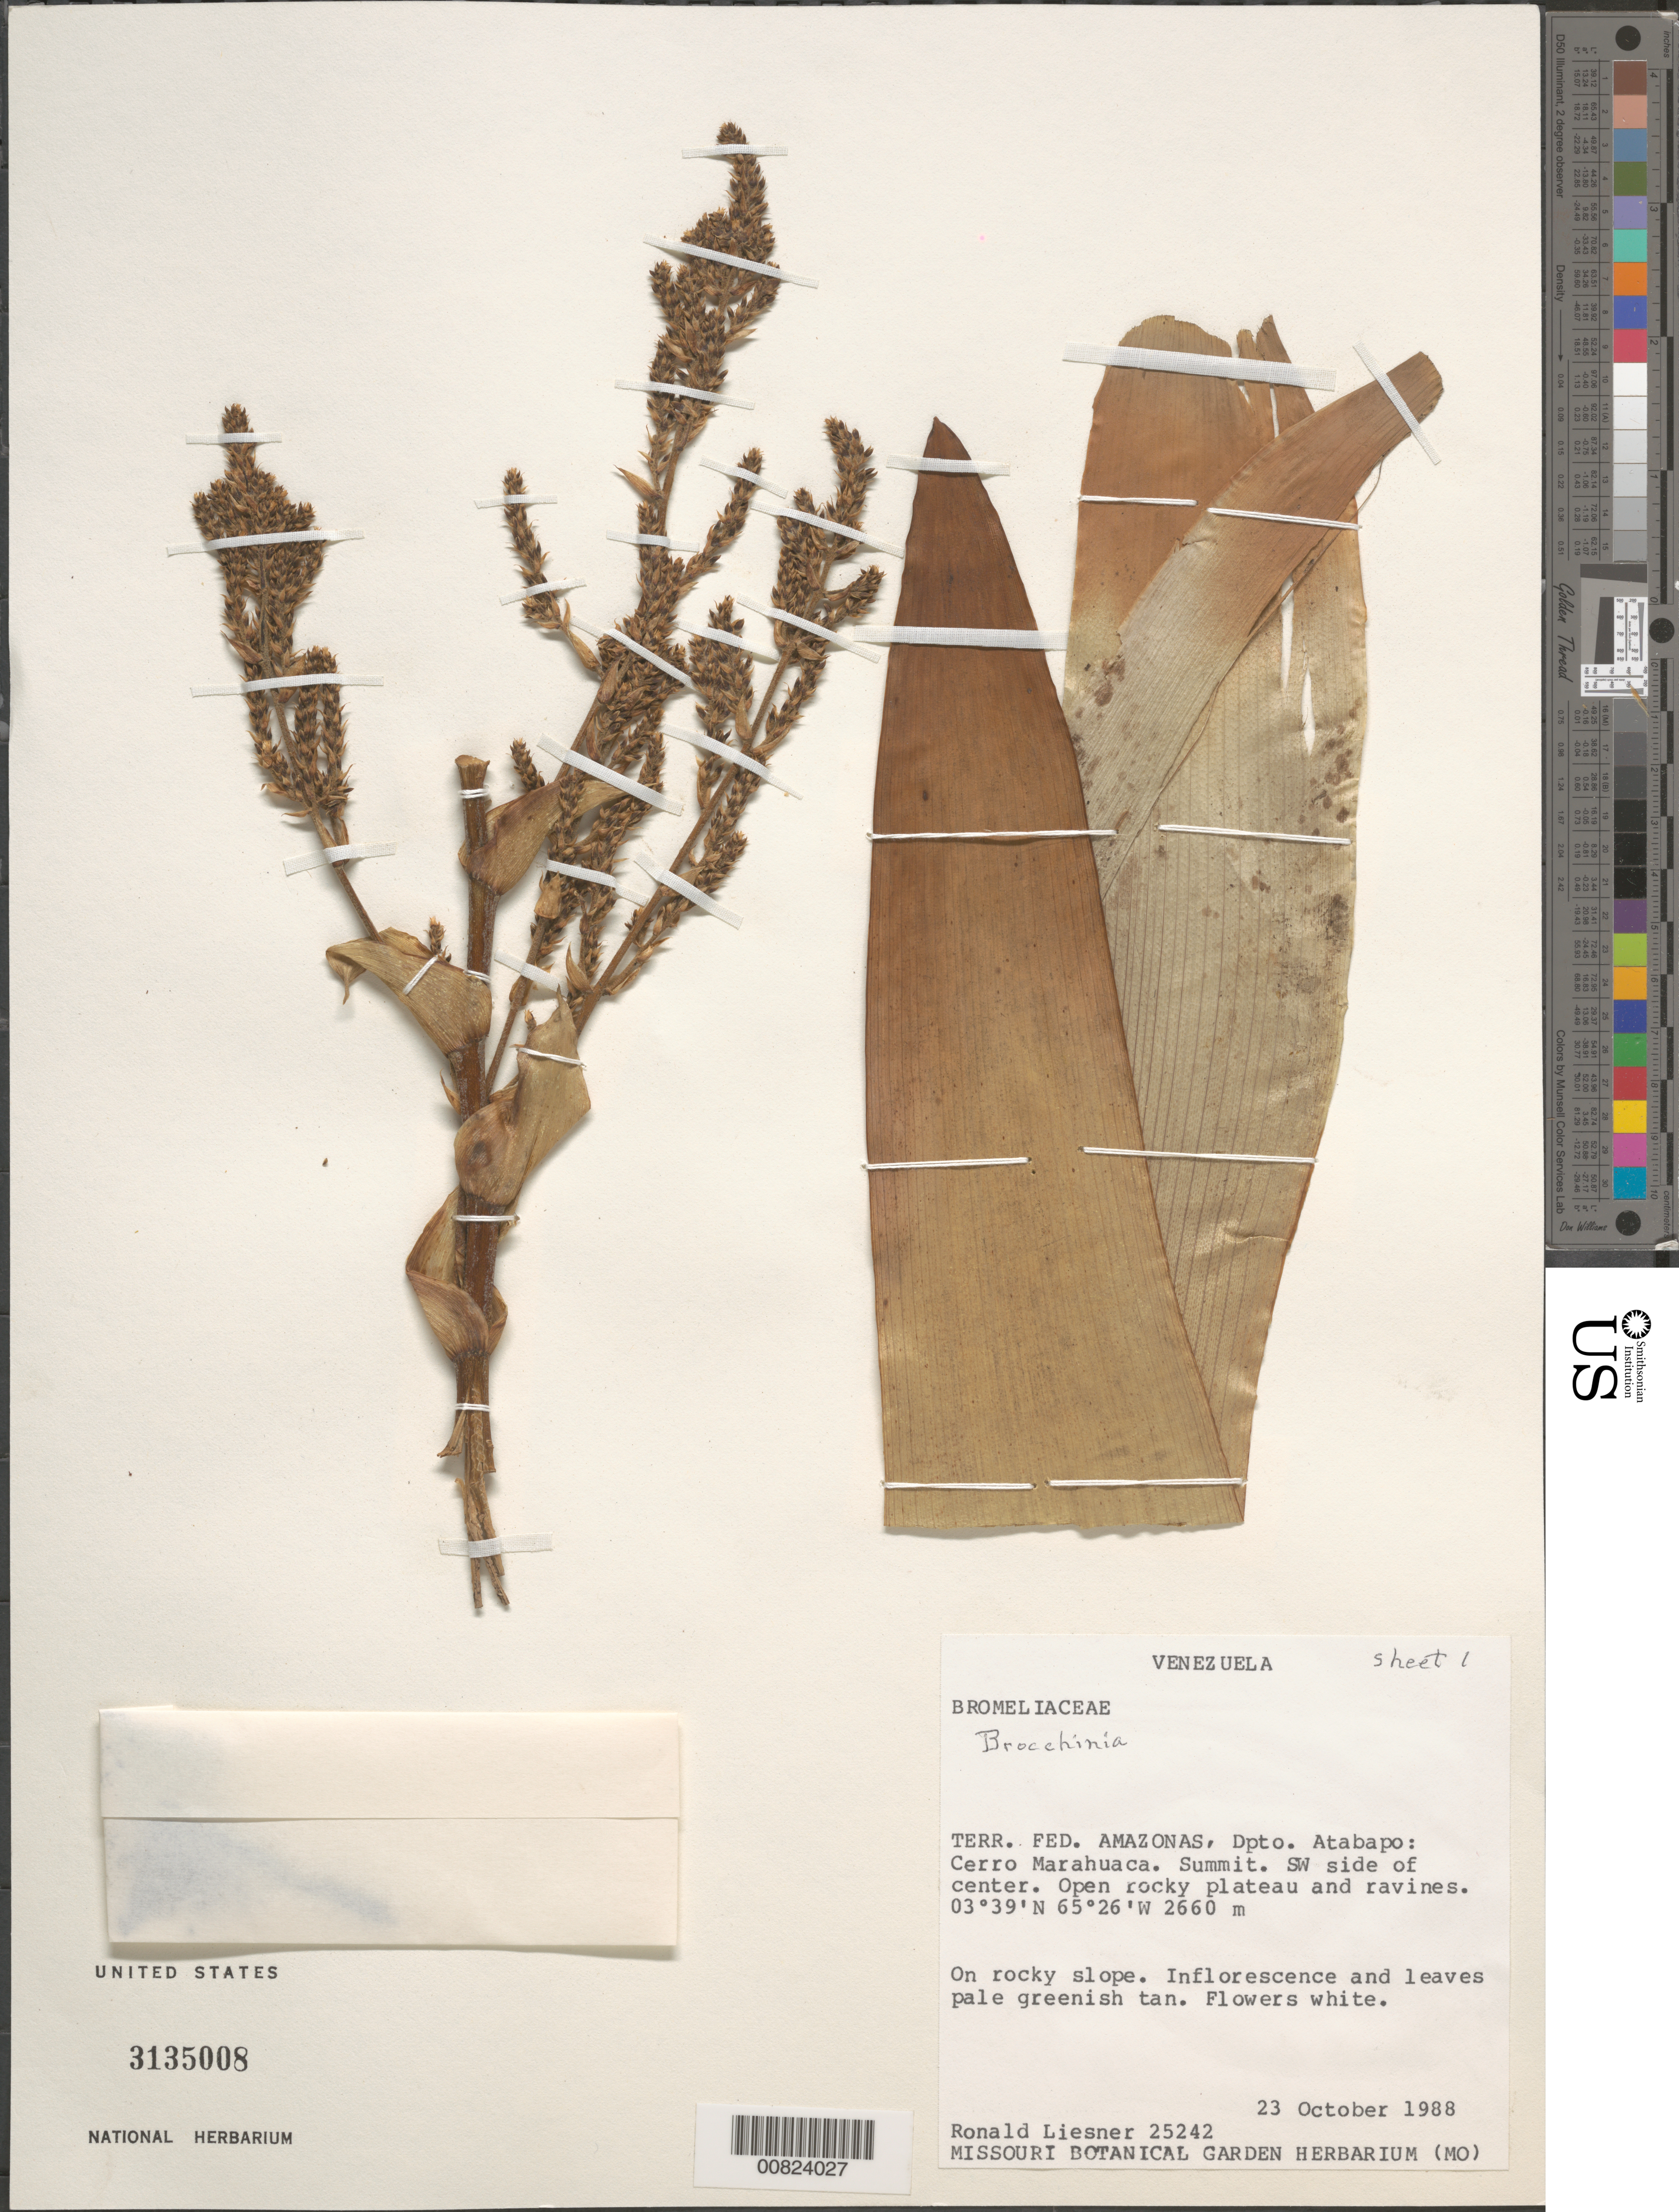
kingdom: Plantae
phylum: Tracheophyta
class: Liliopsida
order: Poales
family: Bromeliaceae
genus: Brocchinia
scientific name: Brocchinia sp.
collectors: R. L. Liesner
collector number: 25242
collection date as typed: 23-Oct-88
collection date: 1988-10-23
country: Venezuela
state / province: Amazonas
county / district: Atabapo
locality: Cerro Marahuaca, summit, SW side of center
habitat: Open rocky plateau and ravines; on rocky slope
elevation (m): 2660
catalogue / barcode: US 3135008